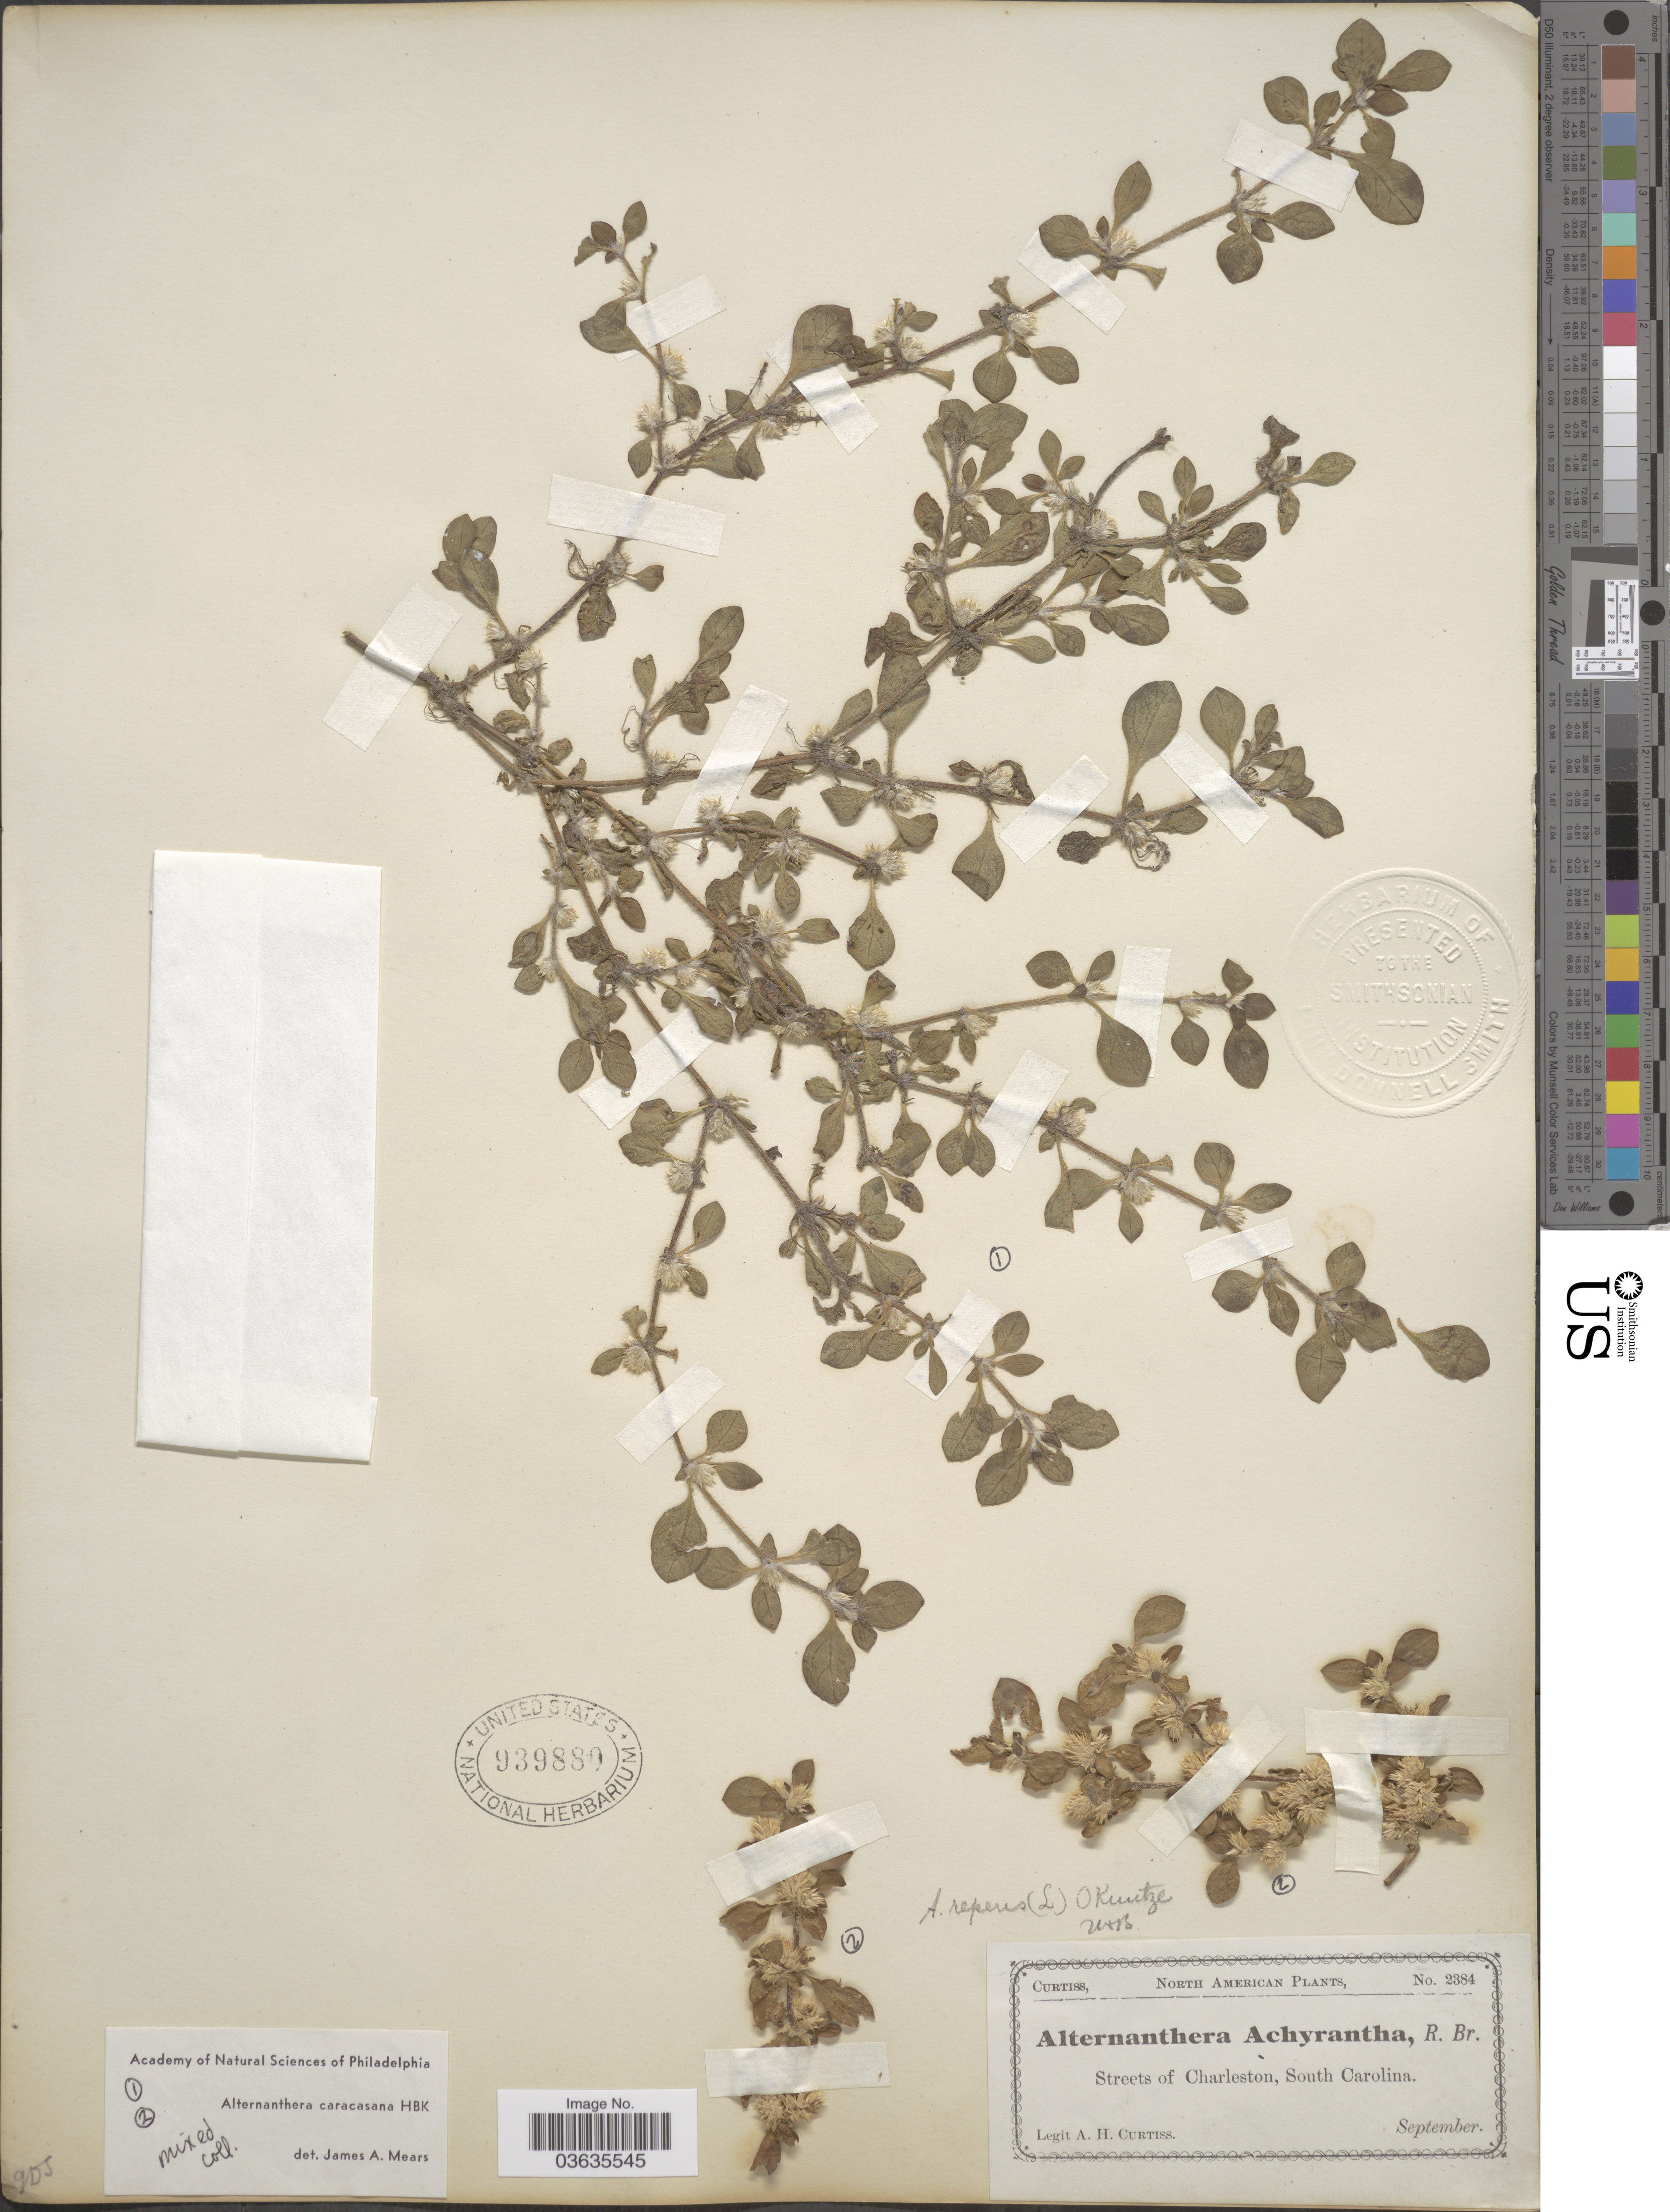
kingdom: Plantae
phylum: Tracheophyta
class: Magnoliopsida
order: Caryophyllales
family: Amaranthaceae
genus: Alternanthera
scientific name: Alternanthera caracasana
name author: Kunth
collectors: A. H. Curtiss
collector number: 2384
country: United States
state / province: South Carolina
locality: Streets of Charleston.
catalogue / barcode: US 939889